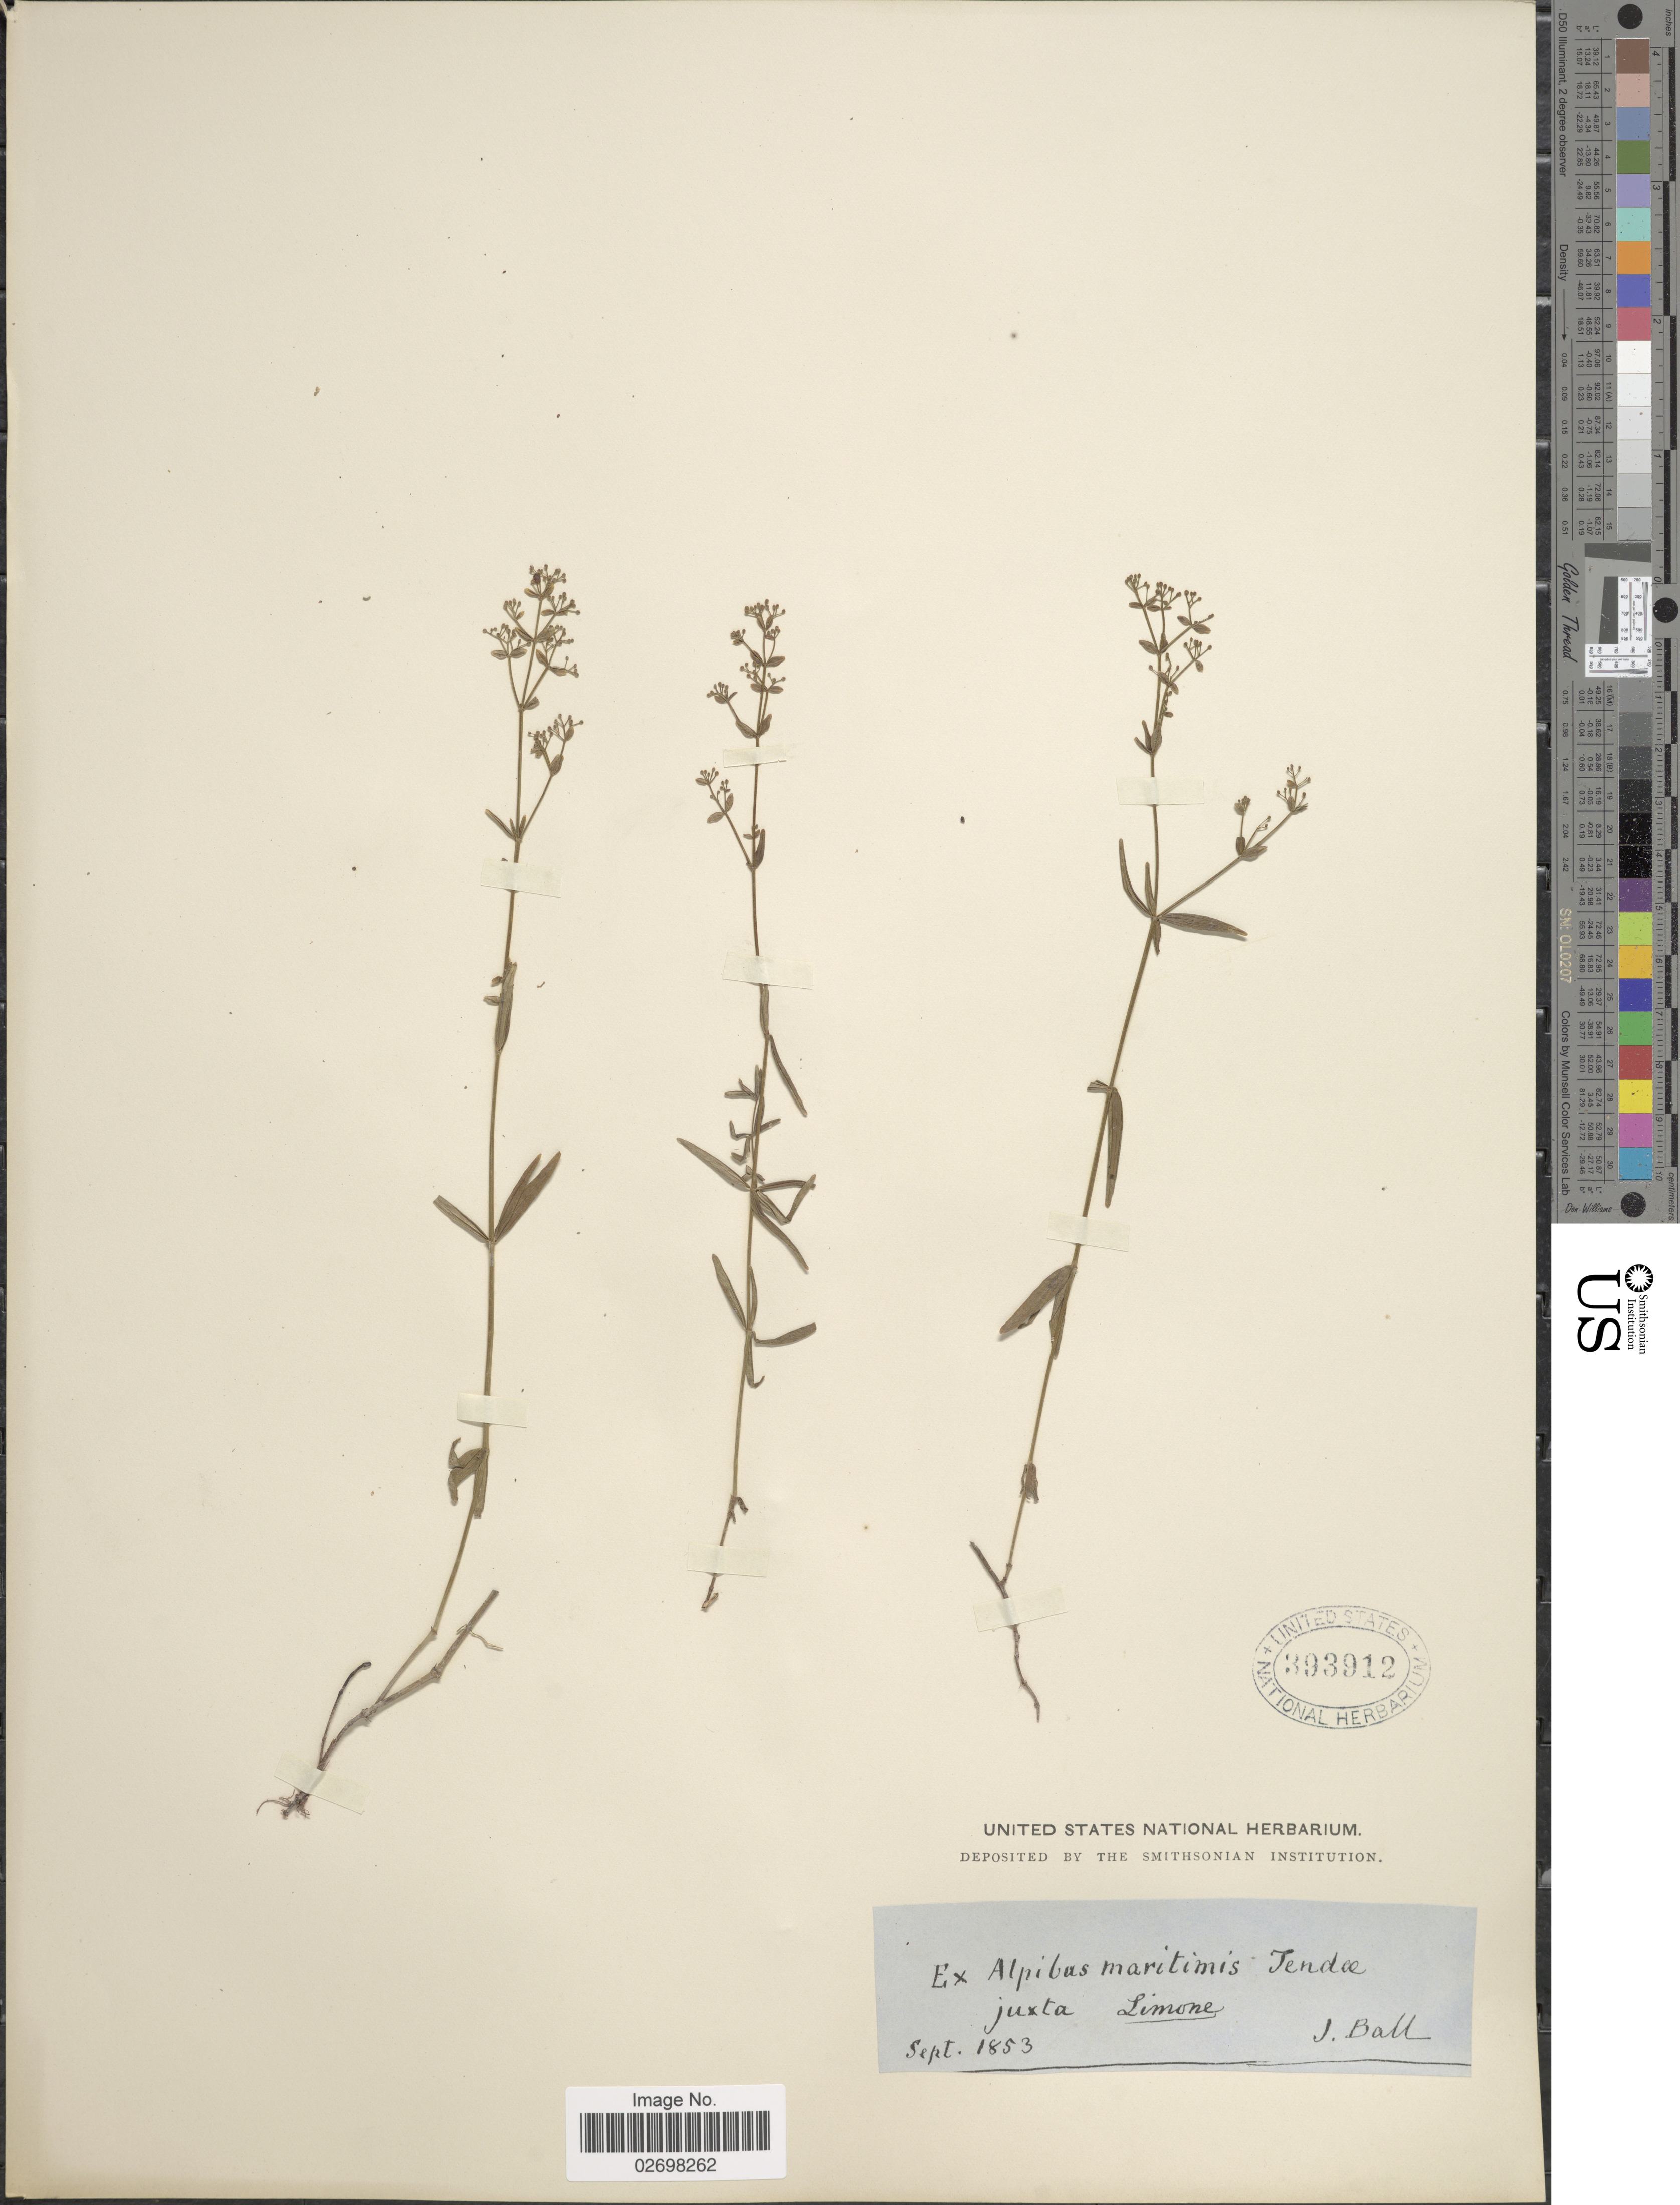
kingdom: Plantae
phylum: Tracheophyta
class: Magnoliopsida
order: Gentianales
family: Rubiaceae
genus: Galium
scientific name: Galium sp.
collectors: J. Ball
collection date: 1853-07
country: Italy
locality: Alpibus maritimis Tendæ juxta Limone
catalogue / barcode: US 393912